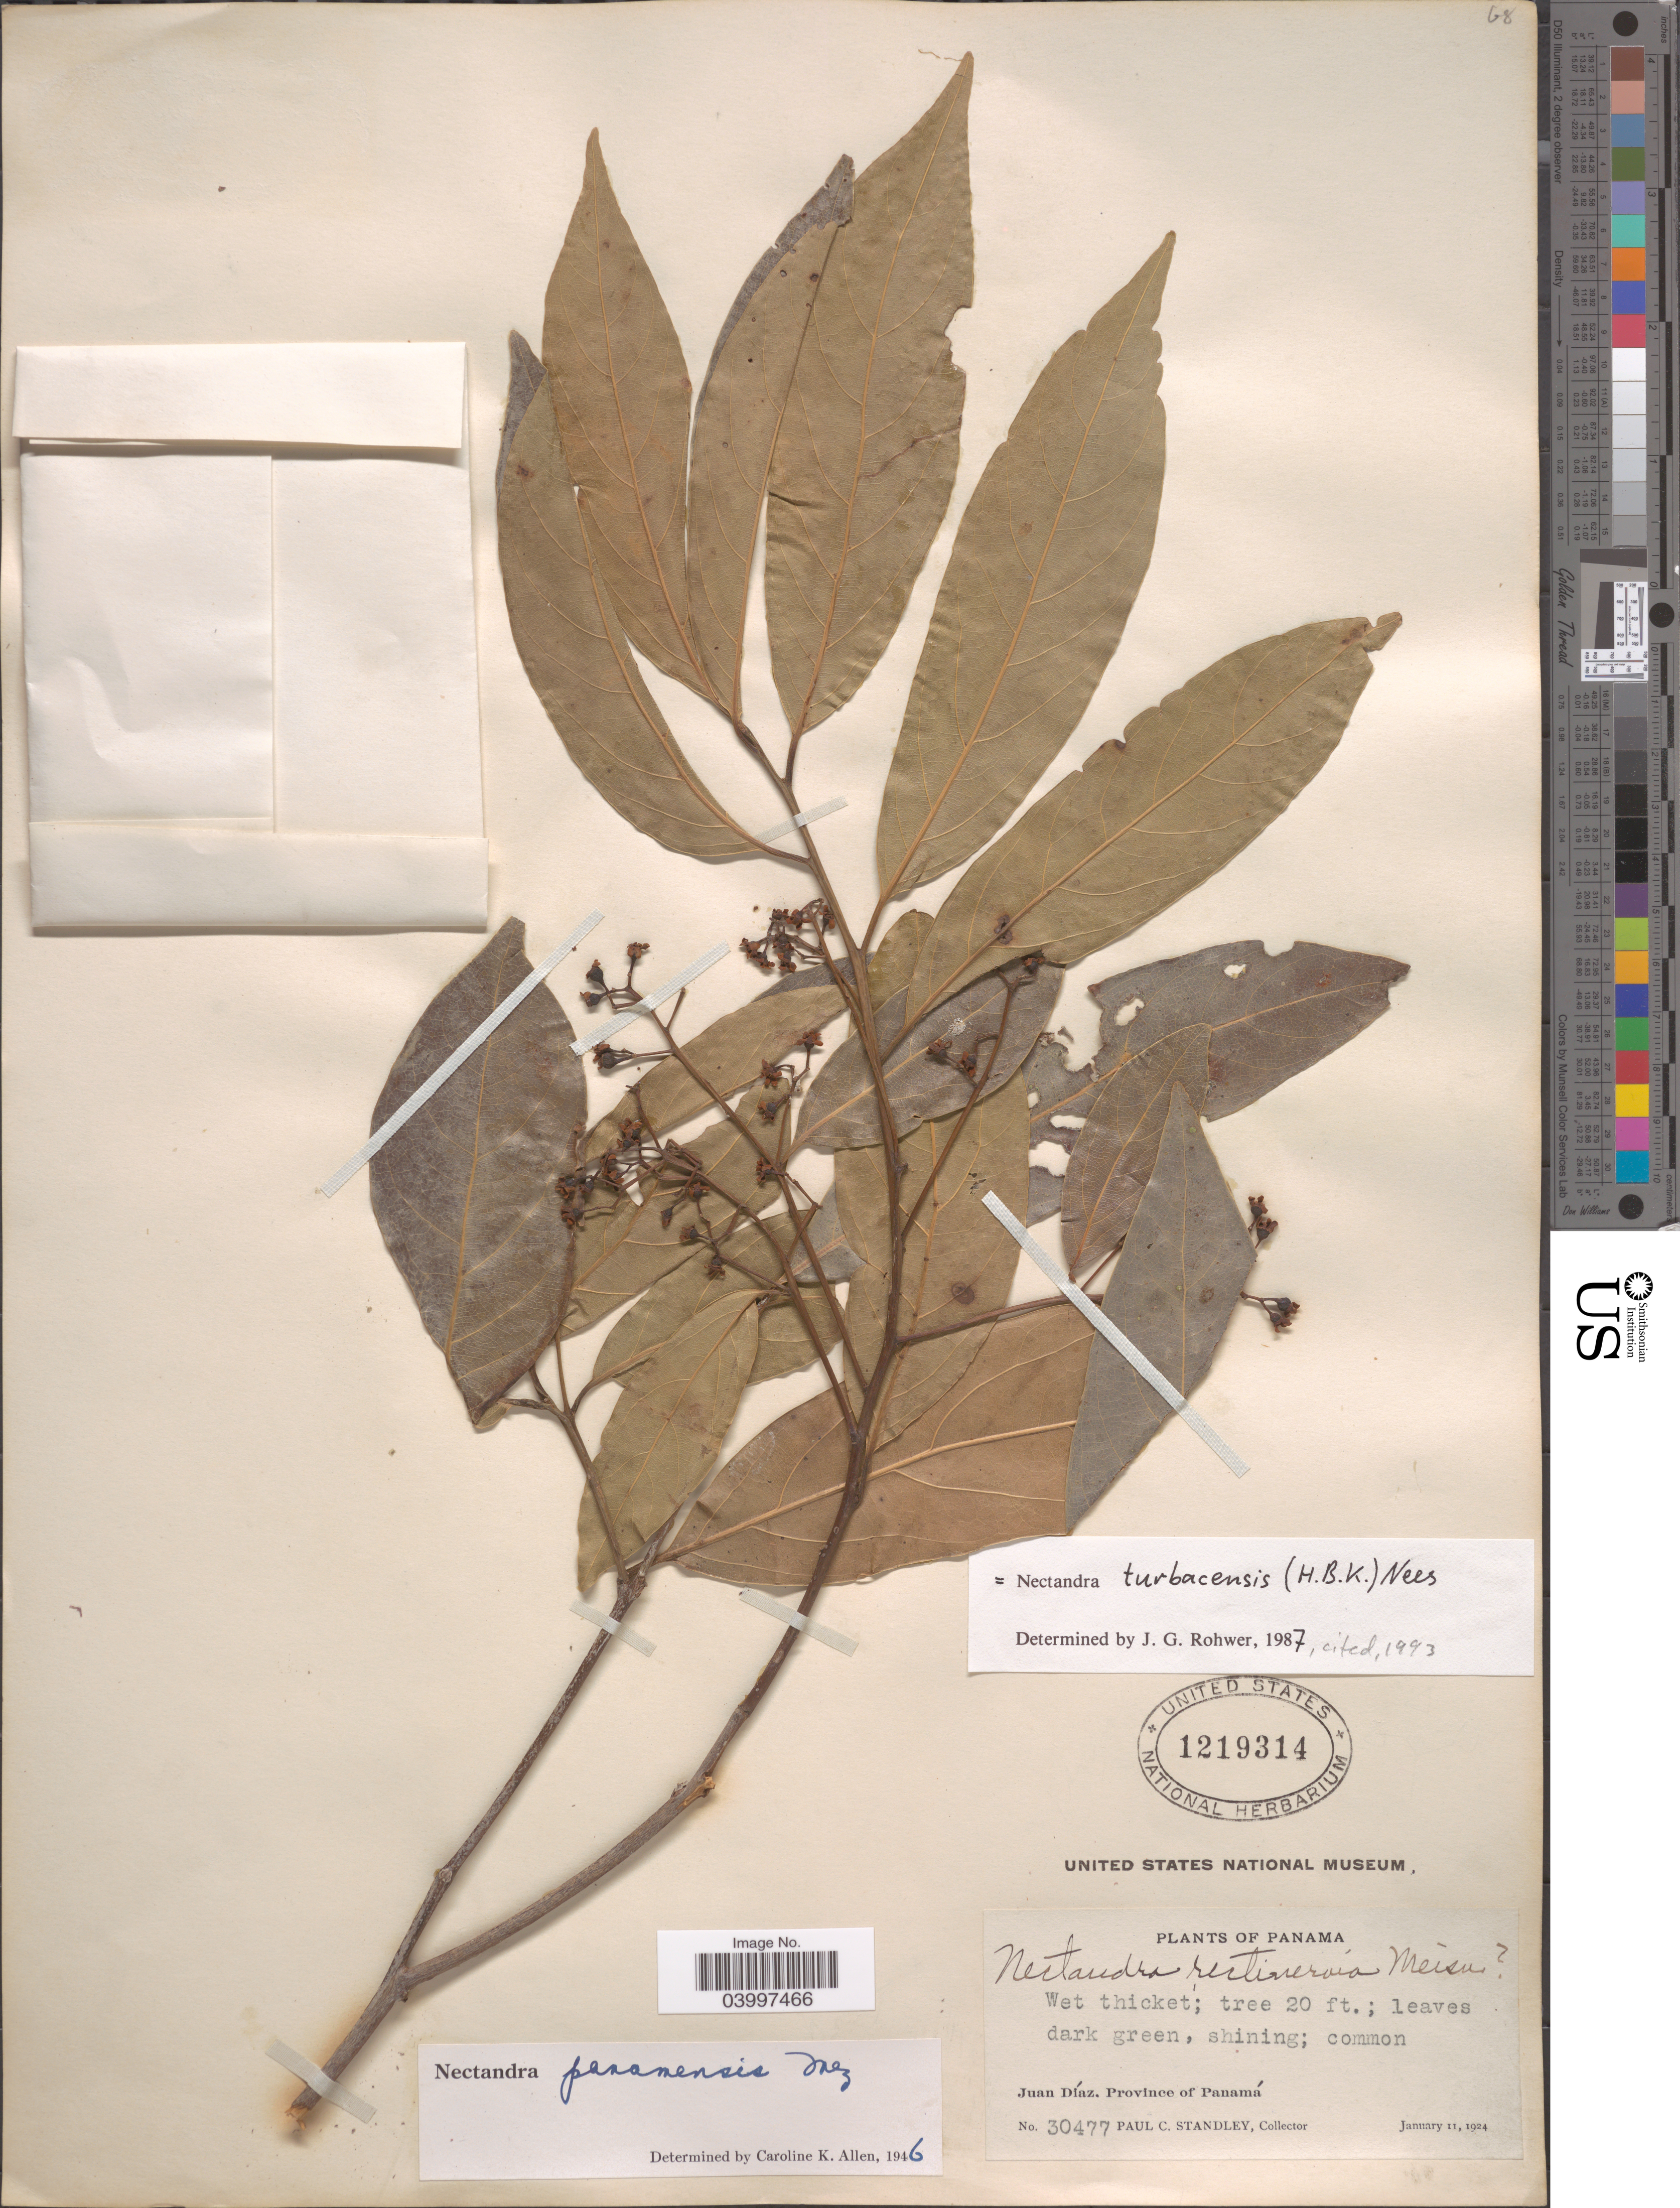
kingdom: Plantae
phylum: Tracheophyta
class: Magnoliopsida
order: Laurales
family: Lauraceae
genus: Nectandra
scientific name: Nectandra turbacensis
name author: (Kunth) Nees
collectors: P. C. Standley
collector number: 30477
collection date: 1924-01-11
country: Panama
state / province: Panamá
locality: Juan Díaz.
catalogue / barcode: US 1219314